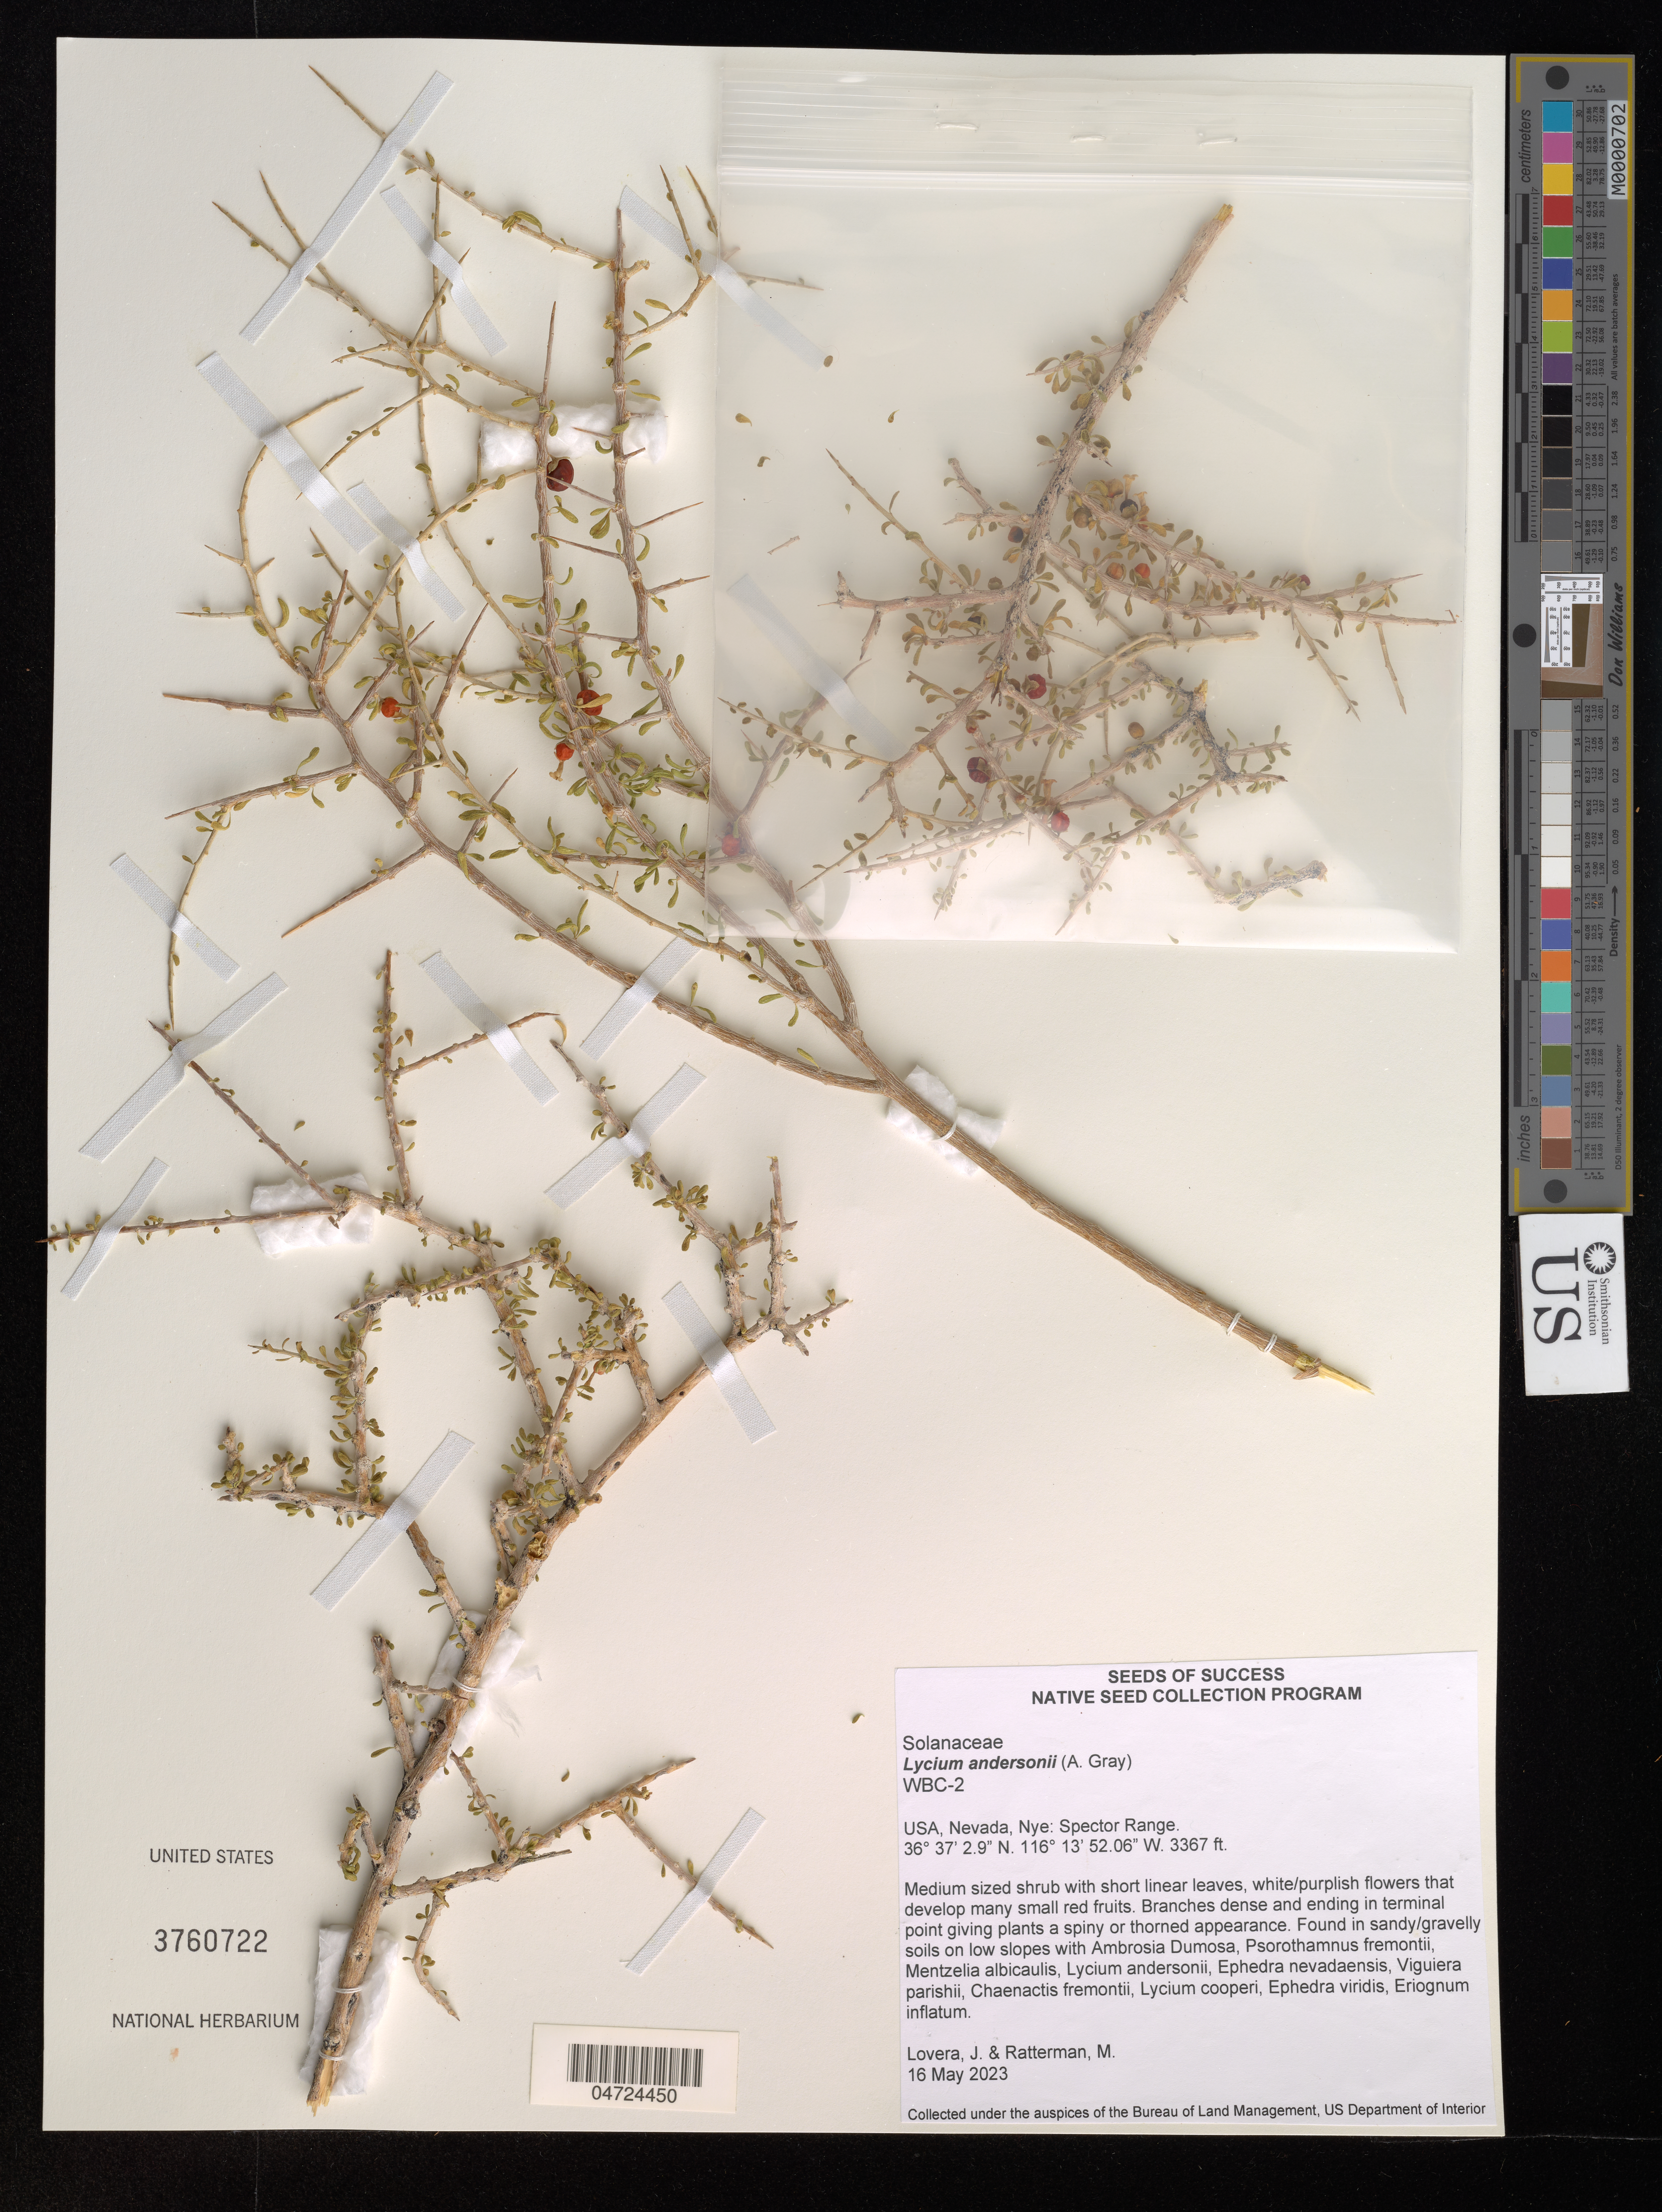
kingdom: Plantae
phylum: Tracheophyta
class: Magnoliopsida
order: Solanales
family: Solanaceae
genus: Lycium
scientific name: Lycium andersonii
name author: A. Gray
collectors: J. Lovera & M. Ratterman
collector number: WBC-2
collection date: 2023-05-16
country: United States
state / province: Nevada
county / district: Nye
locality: Nye: Spector Range.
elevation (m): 1026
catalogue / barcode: US 3760722